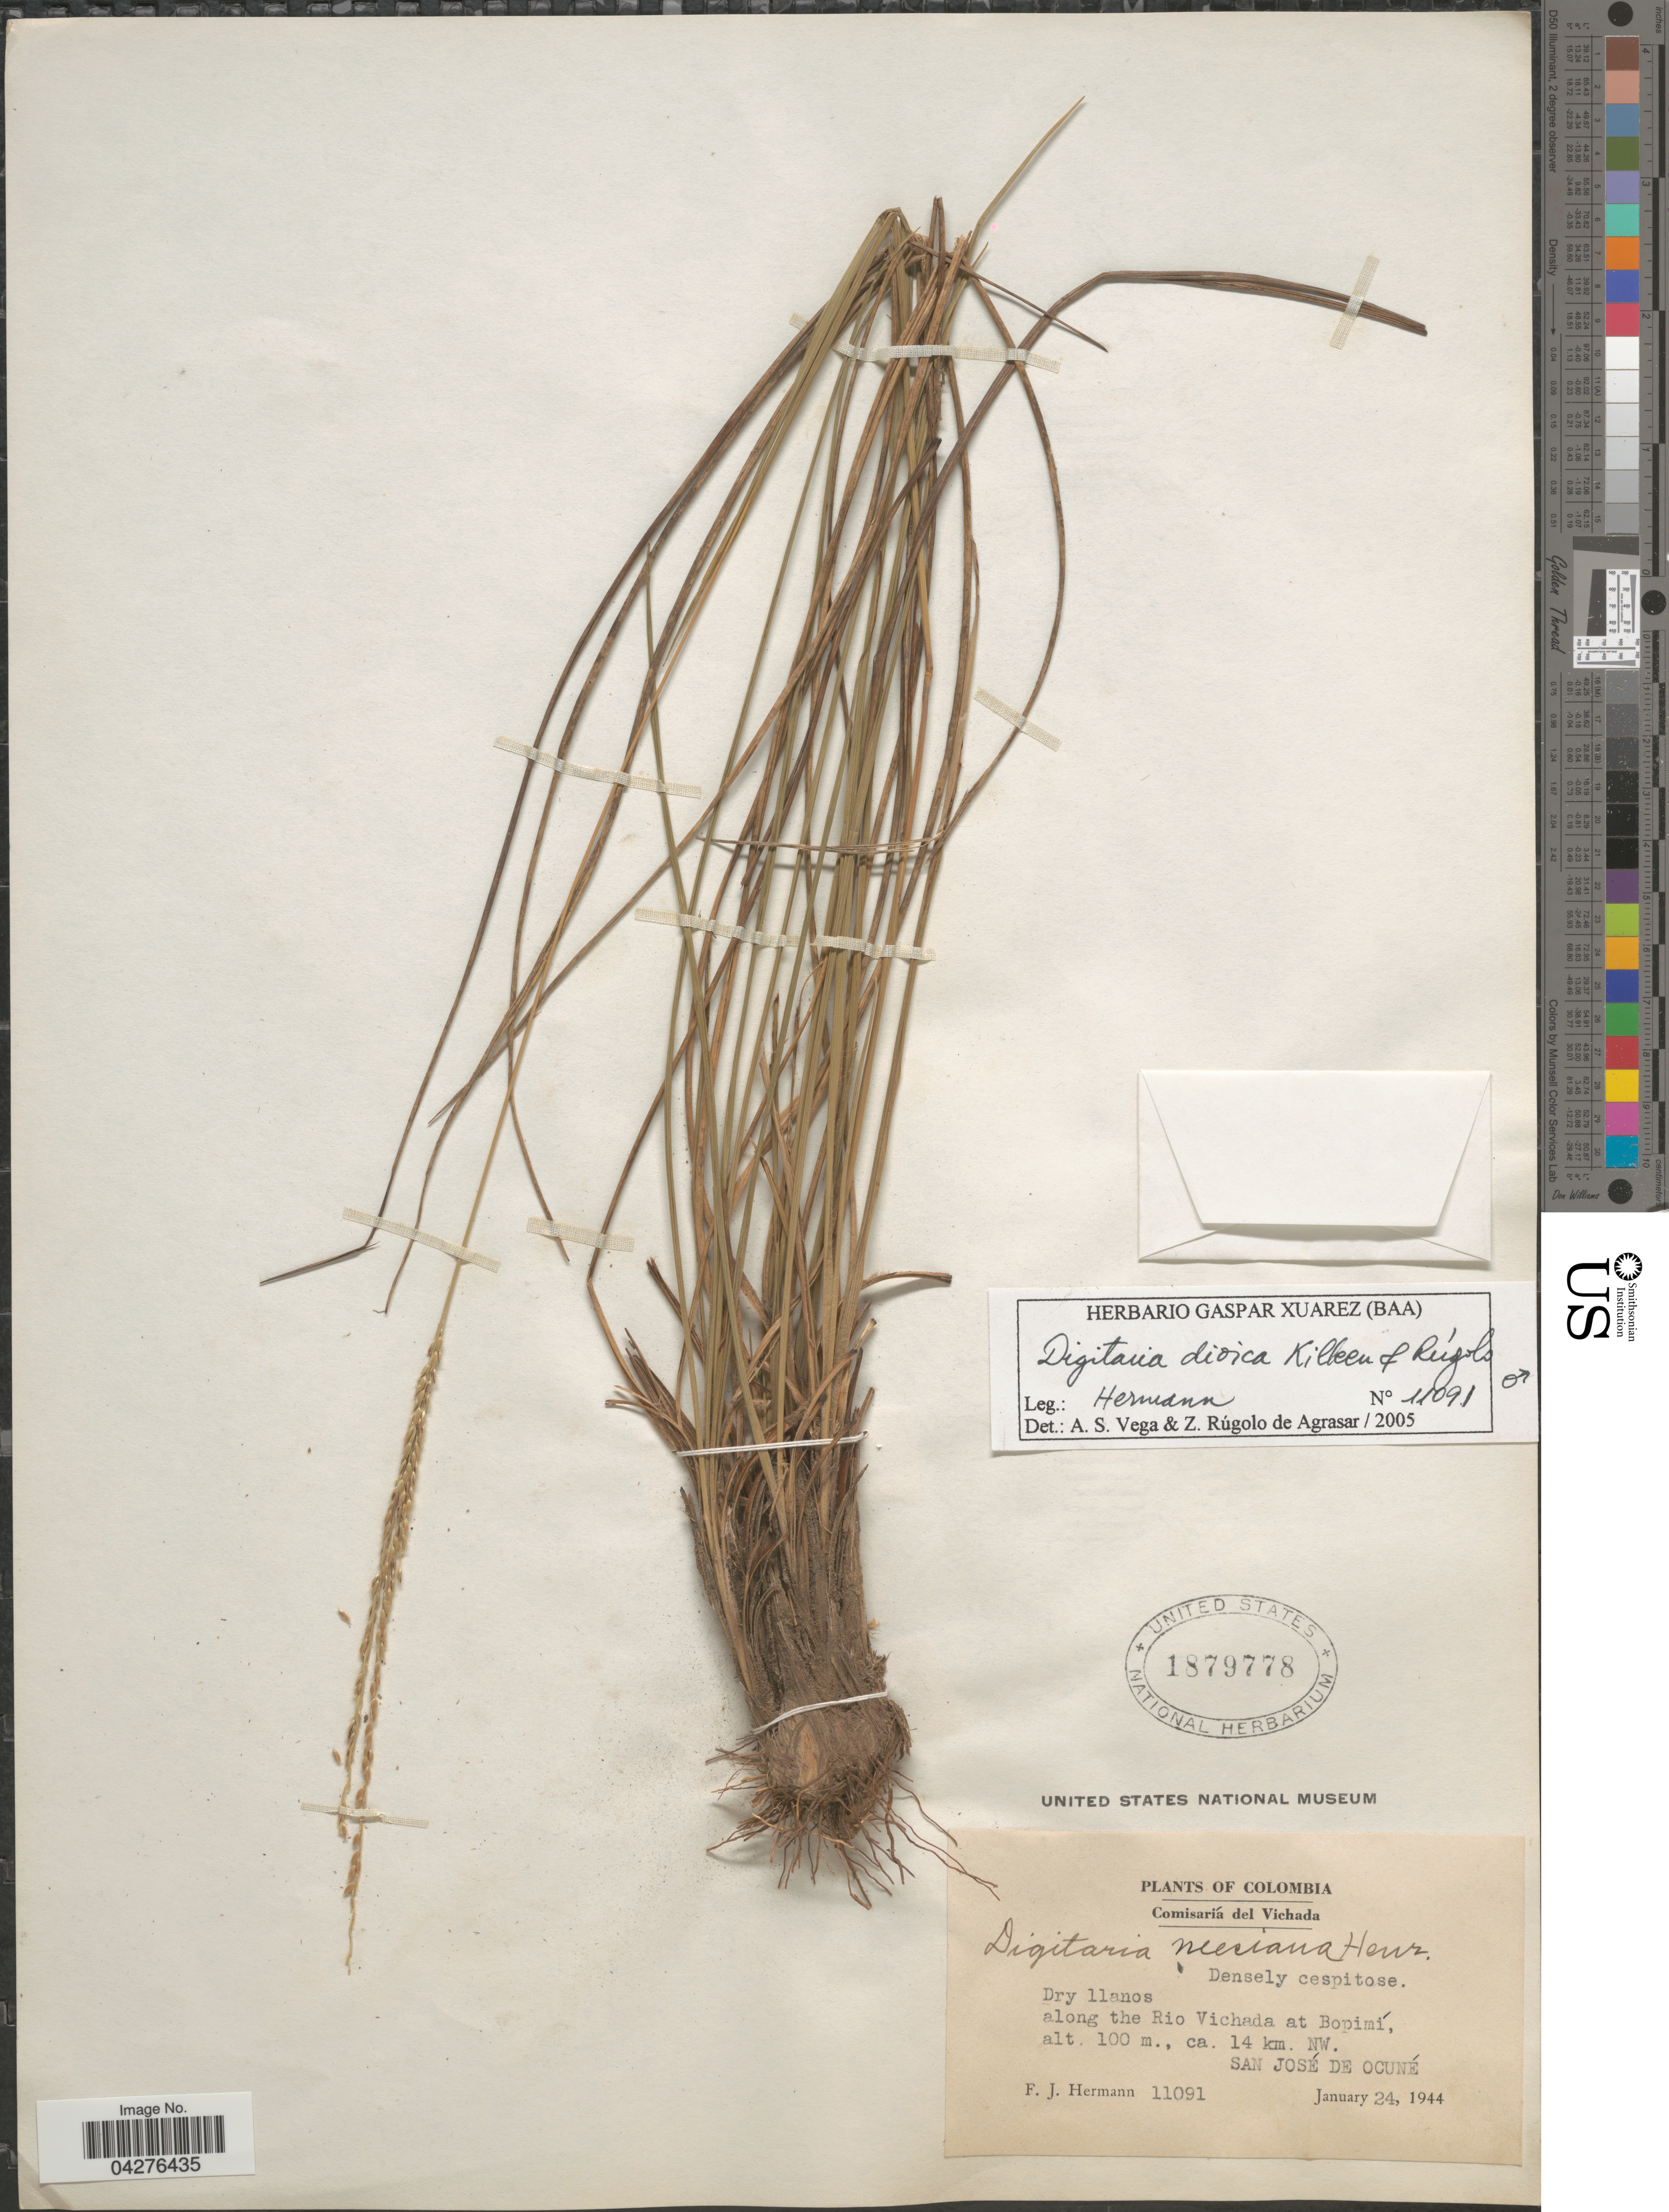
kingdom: Plantae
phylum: Tracheophyta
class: Liliopsida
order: Poales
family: Poaceae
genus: Digitaria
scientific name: Digitaria dioica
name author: T. Killeen & Rúgolo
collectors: F. J. Hermann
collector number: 11091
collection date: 1944-01-24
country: Colombia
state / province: Vichada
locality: Comisaría del Vichada. Dry llanos along the Rio Vichada at Bopimí, ca. 14 km. NW. San José de Ocuné.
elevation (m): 100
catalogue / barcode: US 1879778